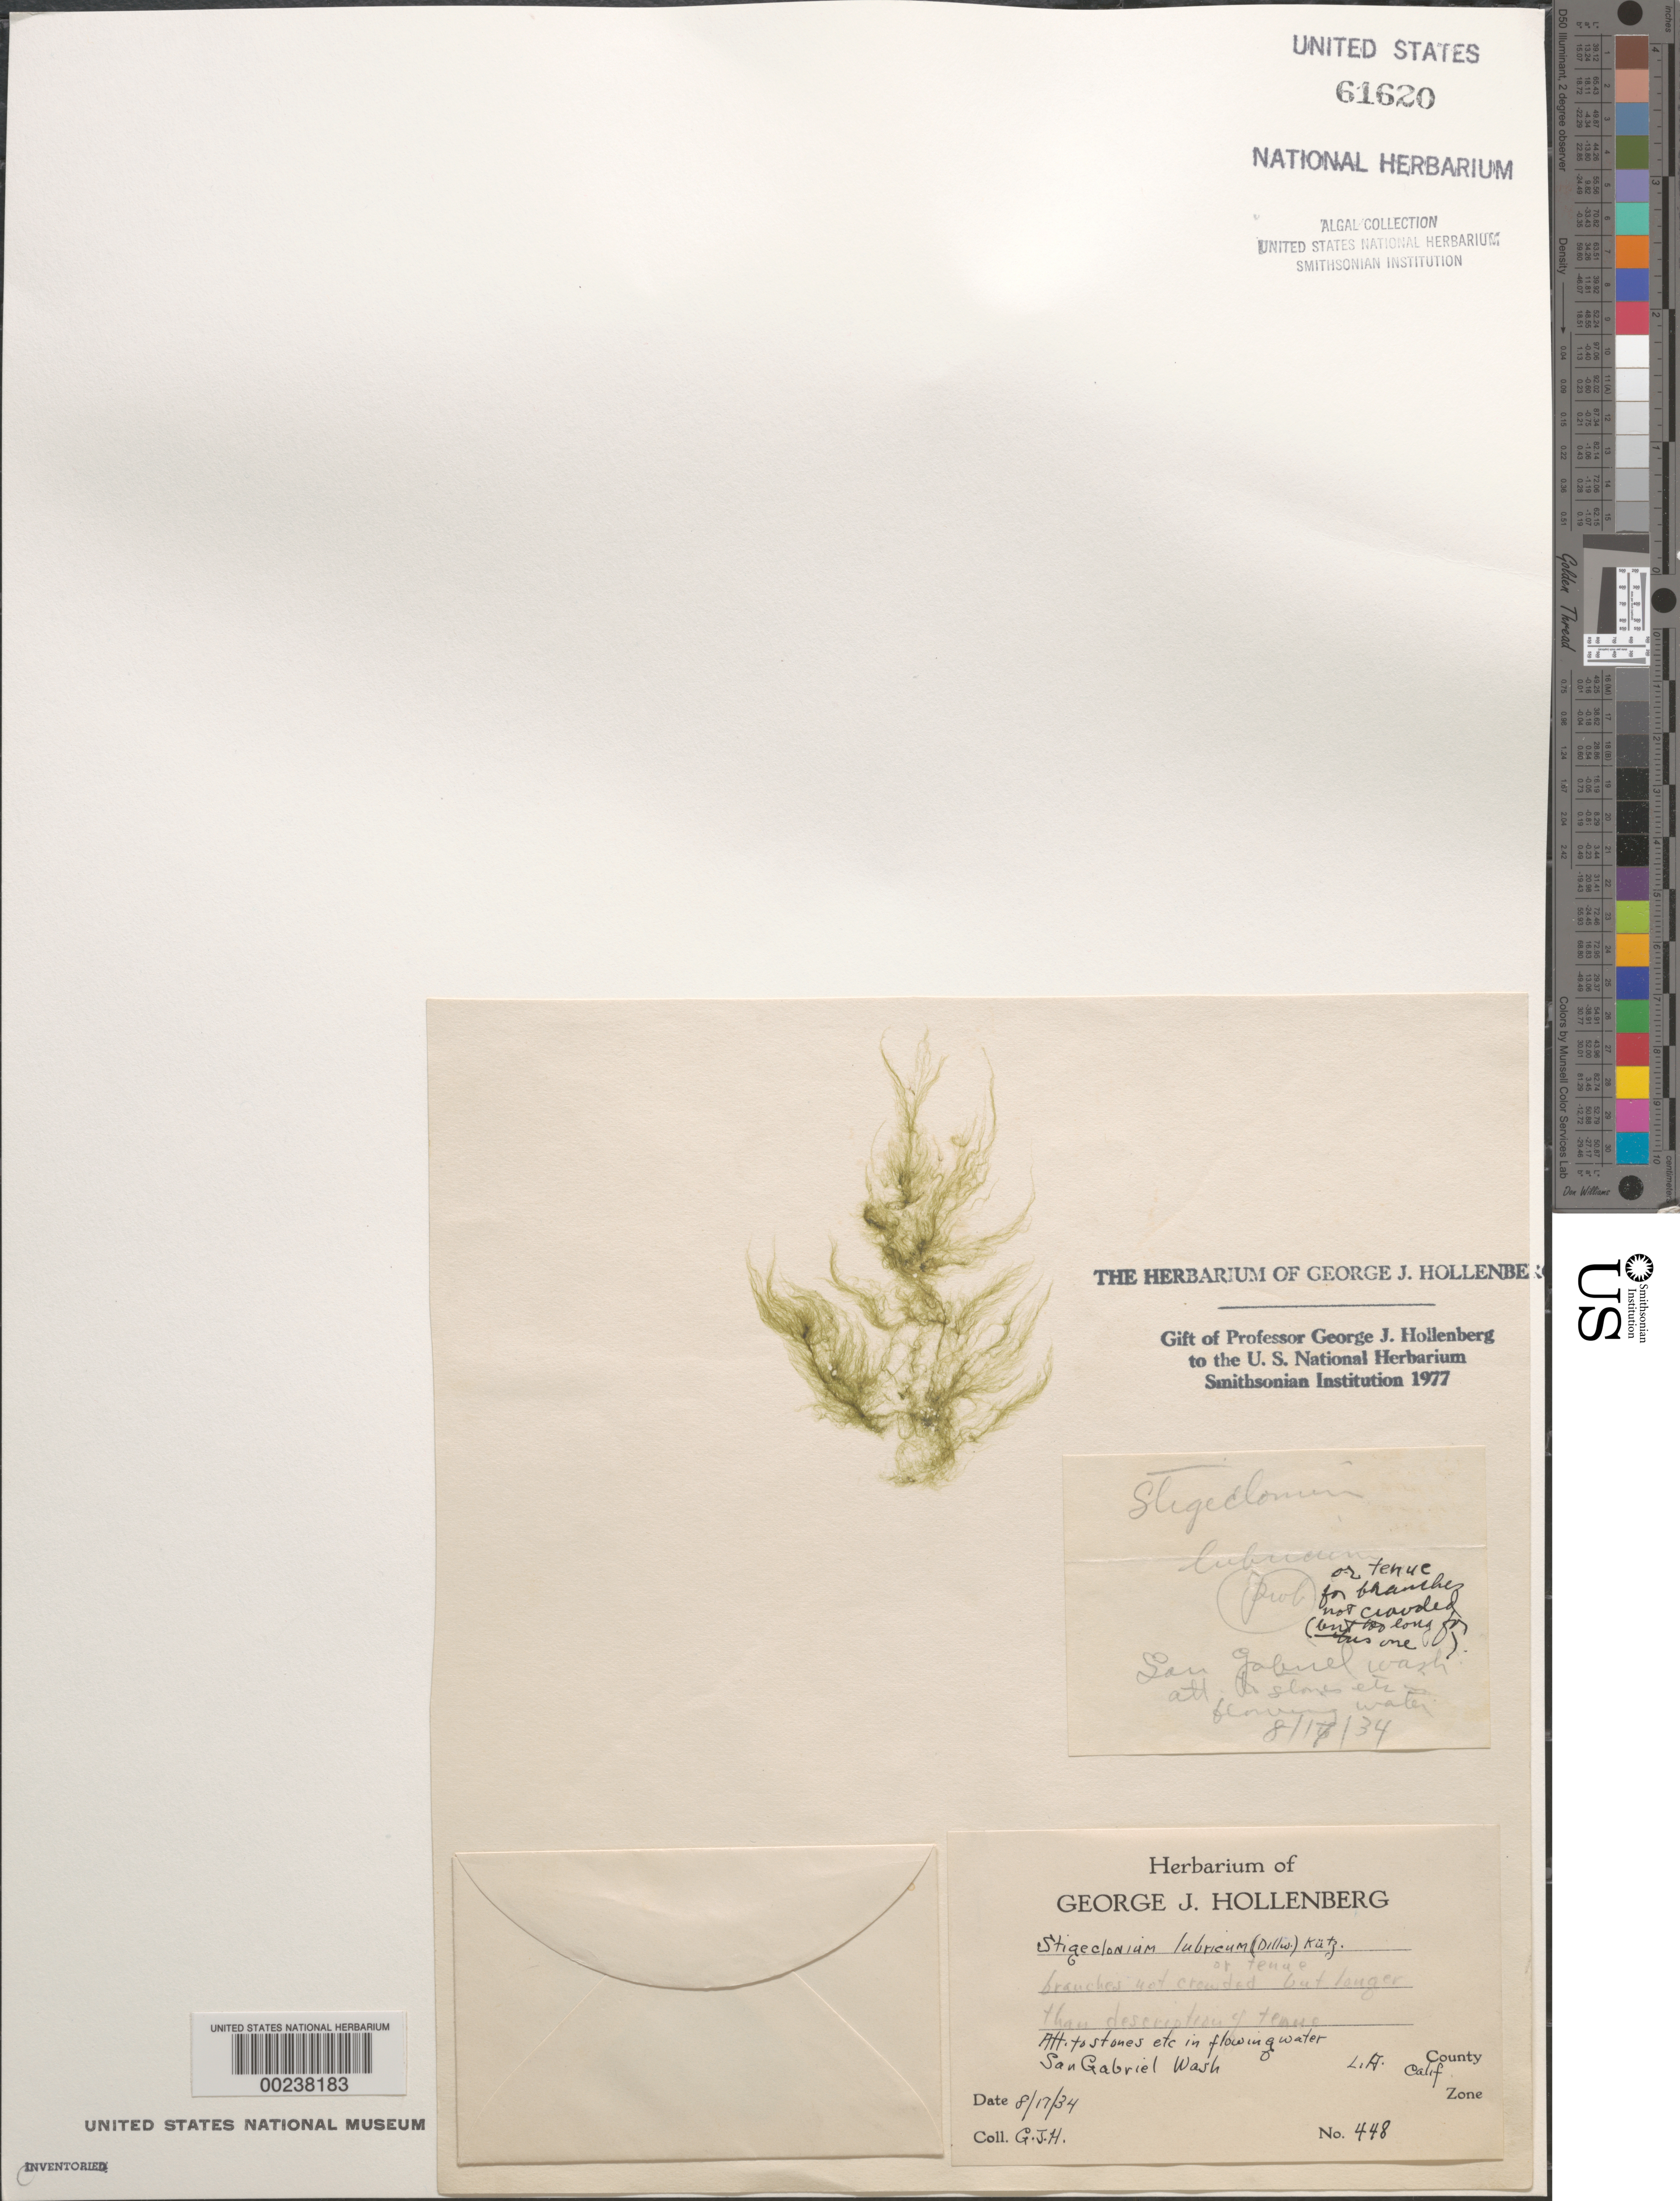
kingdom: Plantae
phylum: Chlorophyta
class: Chlorophyceae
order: Chaetophorales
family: Chaetophoraceae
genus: Stigeoclonium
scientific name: Stigeoclonium lubricum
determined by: Hollenberg, George J.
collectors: G. Hollenberg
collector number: GJH 448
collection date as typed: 17 Aug 1934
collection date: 1934-08-17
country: United States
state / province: California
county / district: Los Angeles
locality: San Gabriel Wash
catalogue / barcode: US 61620